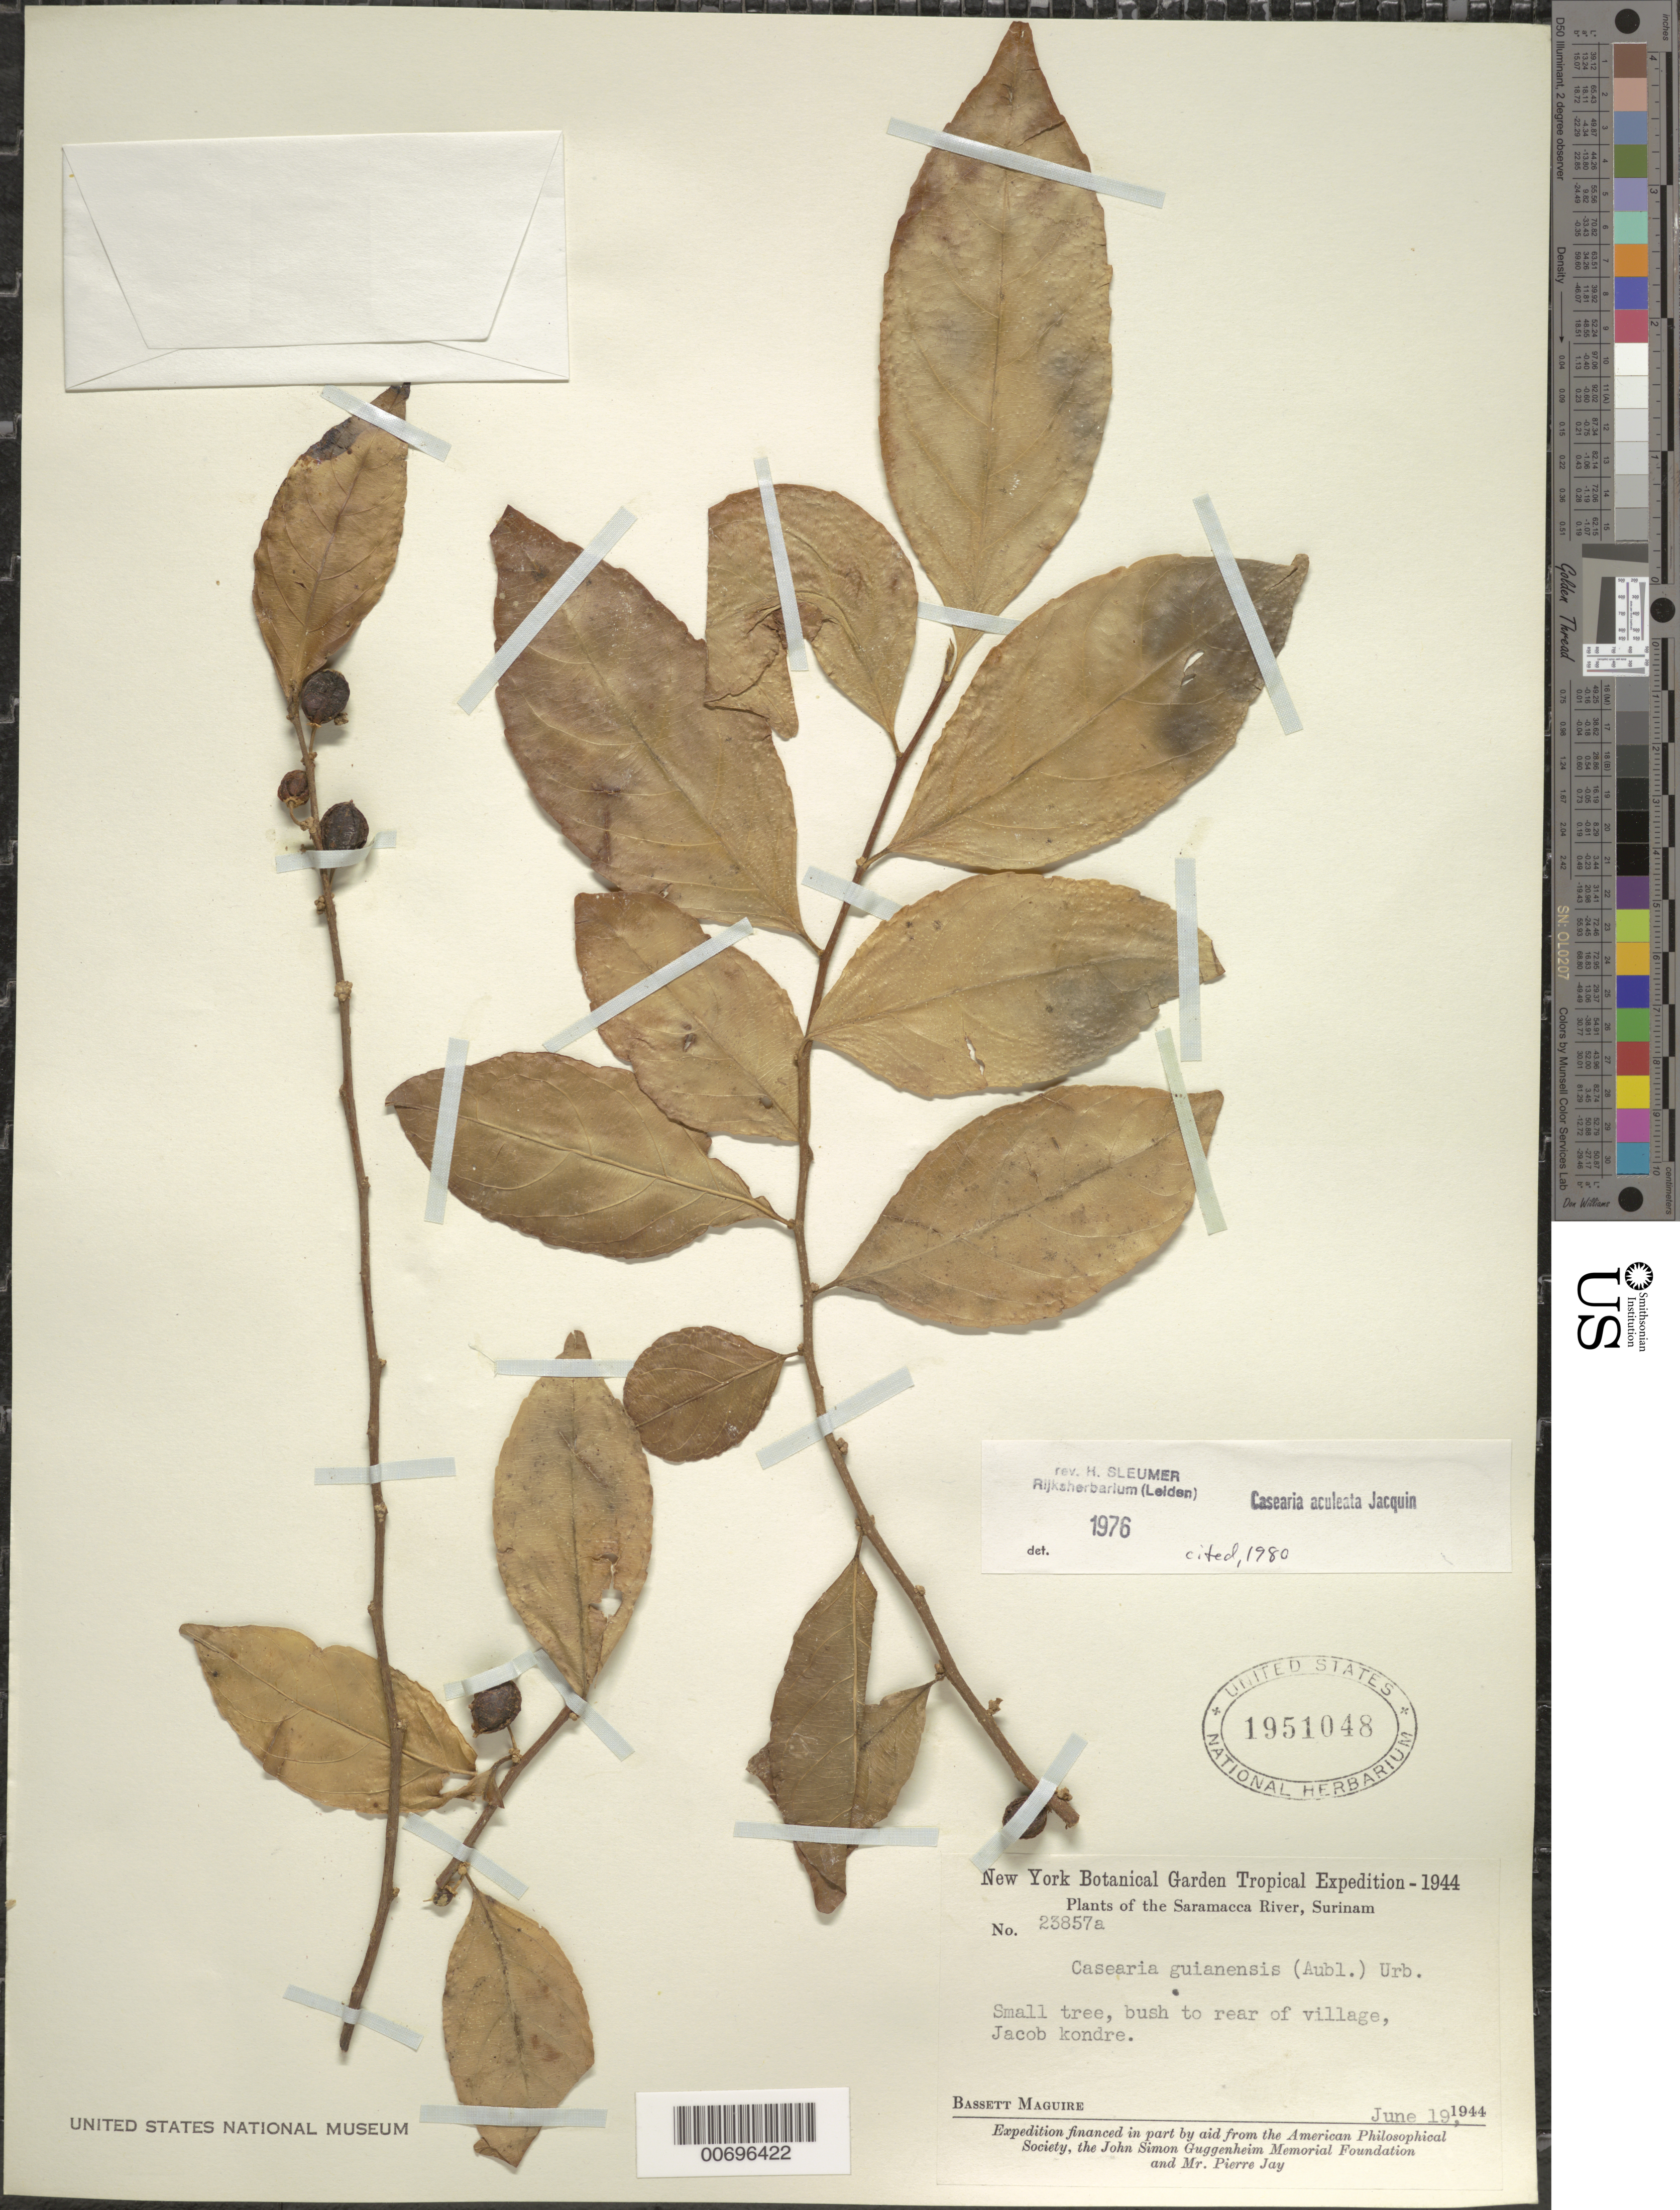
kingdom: Plantae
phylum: Tracheophyta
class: Magnoliopsida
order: Malpighiales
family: Salicaceae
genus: Casearia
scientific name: Casearia aculeata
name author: Jacq.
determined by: Sleumer, H. O.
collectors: B. Maguire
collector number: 23857 a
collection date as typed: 19-Jun-44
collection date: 1944-06-19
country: Suriname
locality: Jacob Kondre village, Saramacca River headwaters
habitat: Rear of village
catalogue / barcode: US 1951048